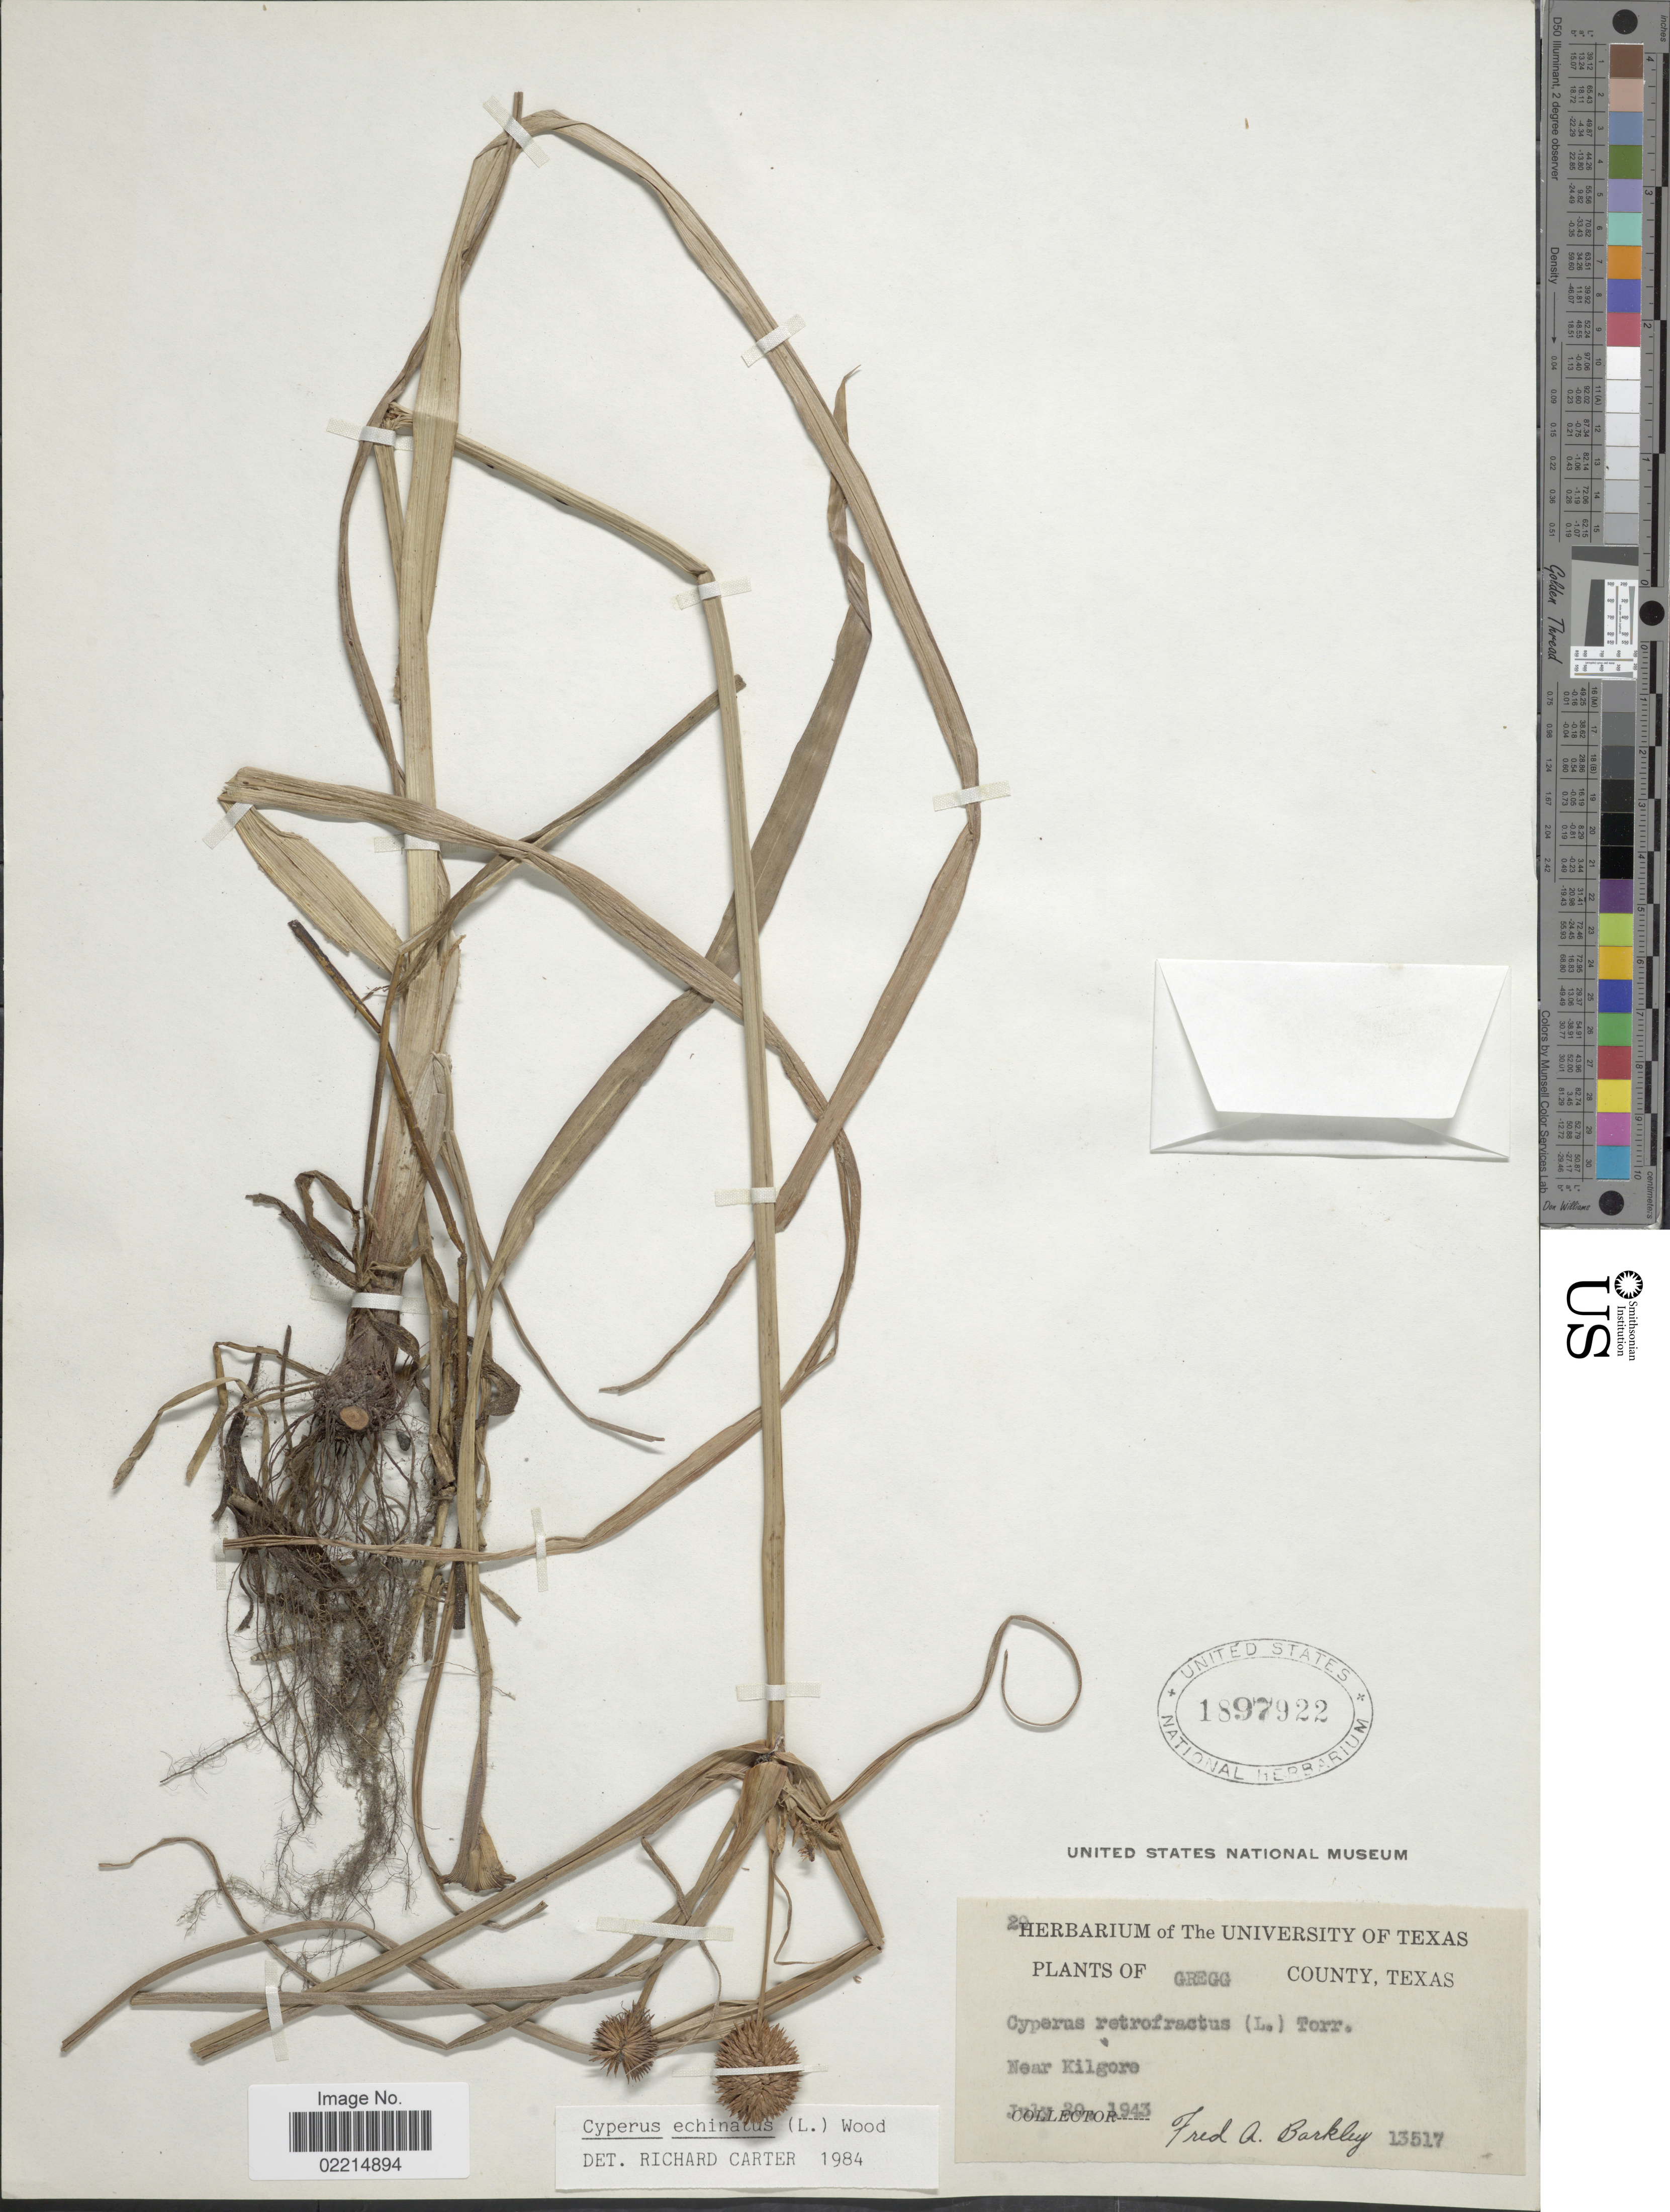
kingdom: Plantae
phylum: Tracheophyta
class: Liliopsida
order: Poales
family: Cyperaceae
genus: Cyperus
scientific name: Cyperus echinatus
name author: (L.) Alph. Wood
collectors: F. A. Barkley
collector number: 13517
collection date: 1943-07-20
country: United States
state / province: Texas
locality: Gregg County, near Kilgore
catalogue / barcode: US 1897922